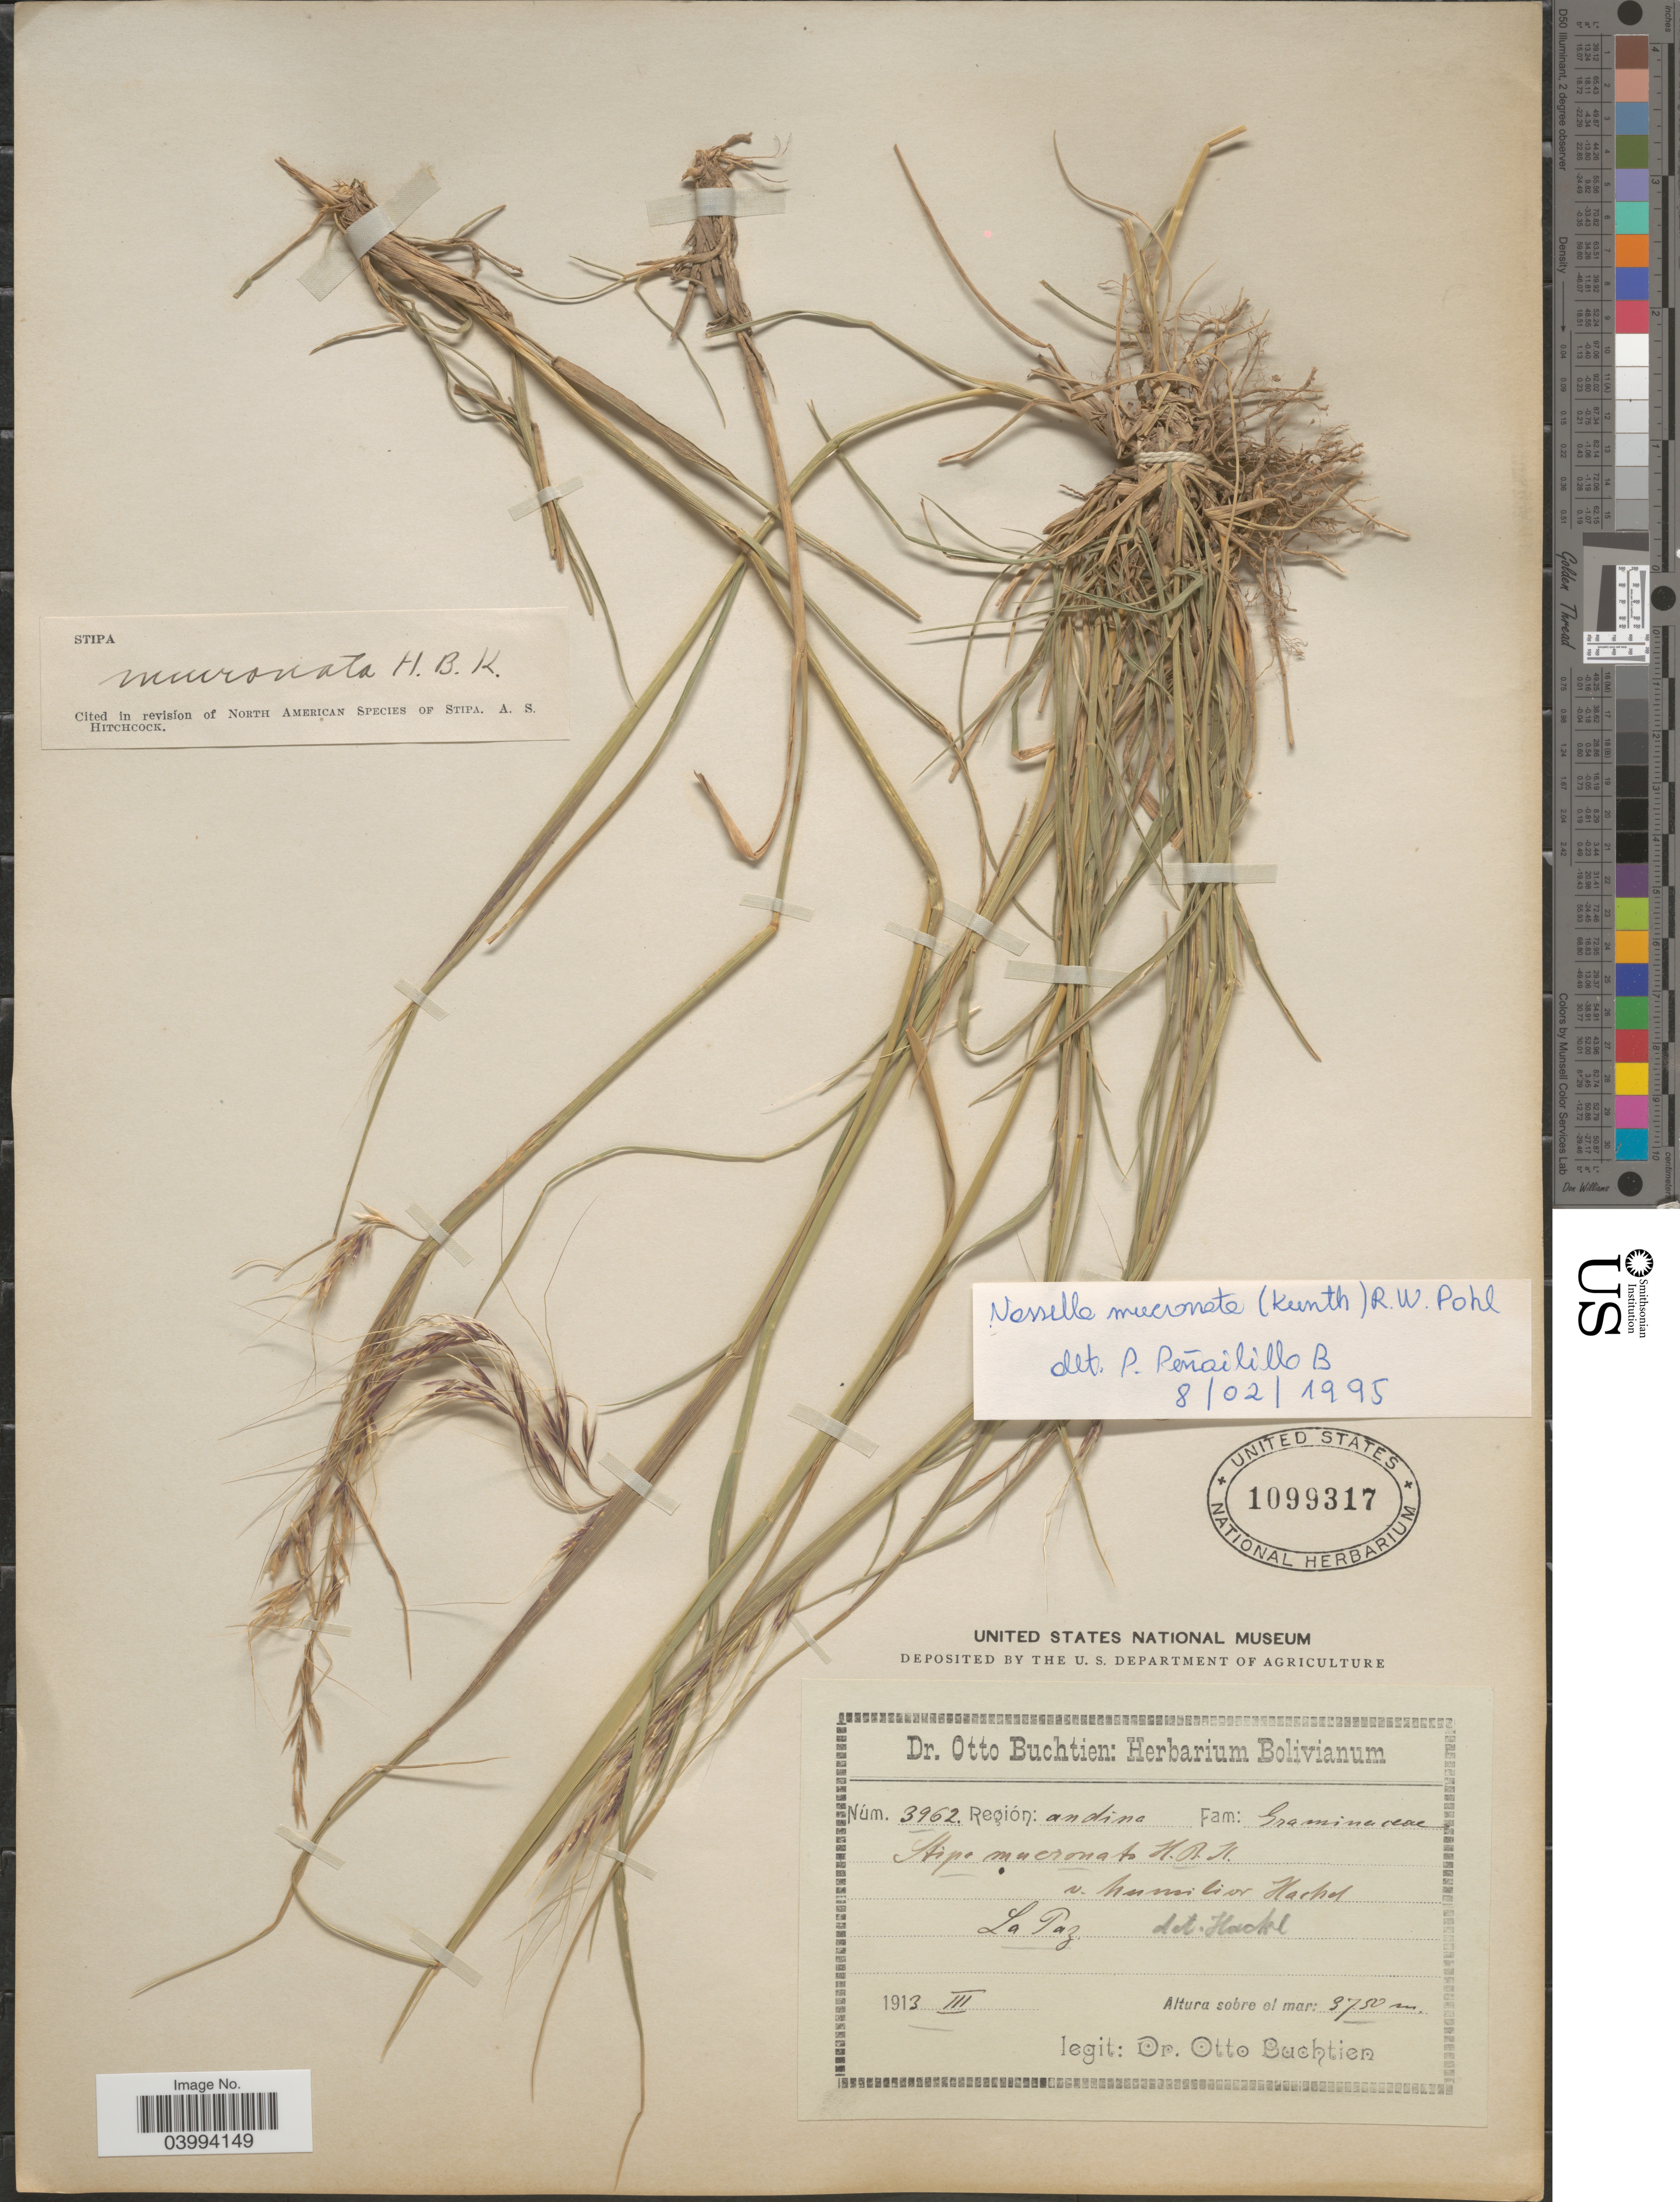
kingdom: Plantae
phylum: Tracheophyta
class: Liliopsida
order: Poales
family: Poaceae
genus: Nassella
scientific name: Nassella mucronata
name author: (Kunth) R.W. Pohl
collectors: O. Buchtien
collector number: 3962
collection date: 1913-03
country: Bolivia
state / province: La Paz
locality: Región: andina. La Paz.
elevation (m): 3750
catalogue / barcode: US 1099317